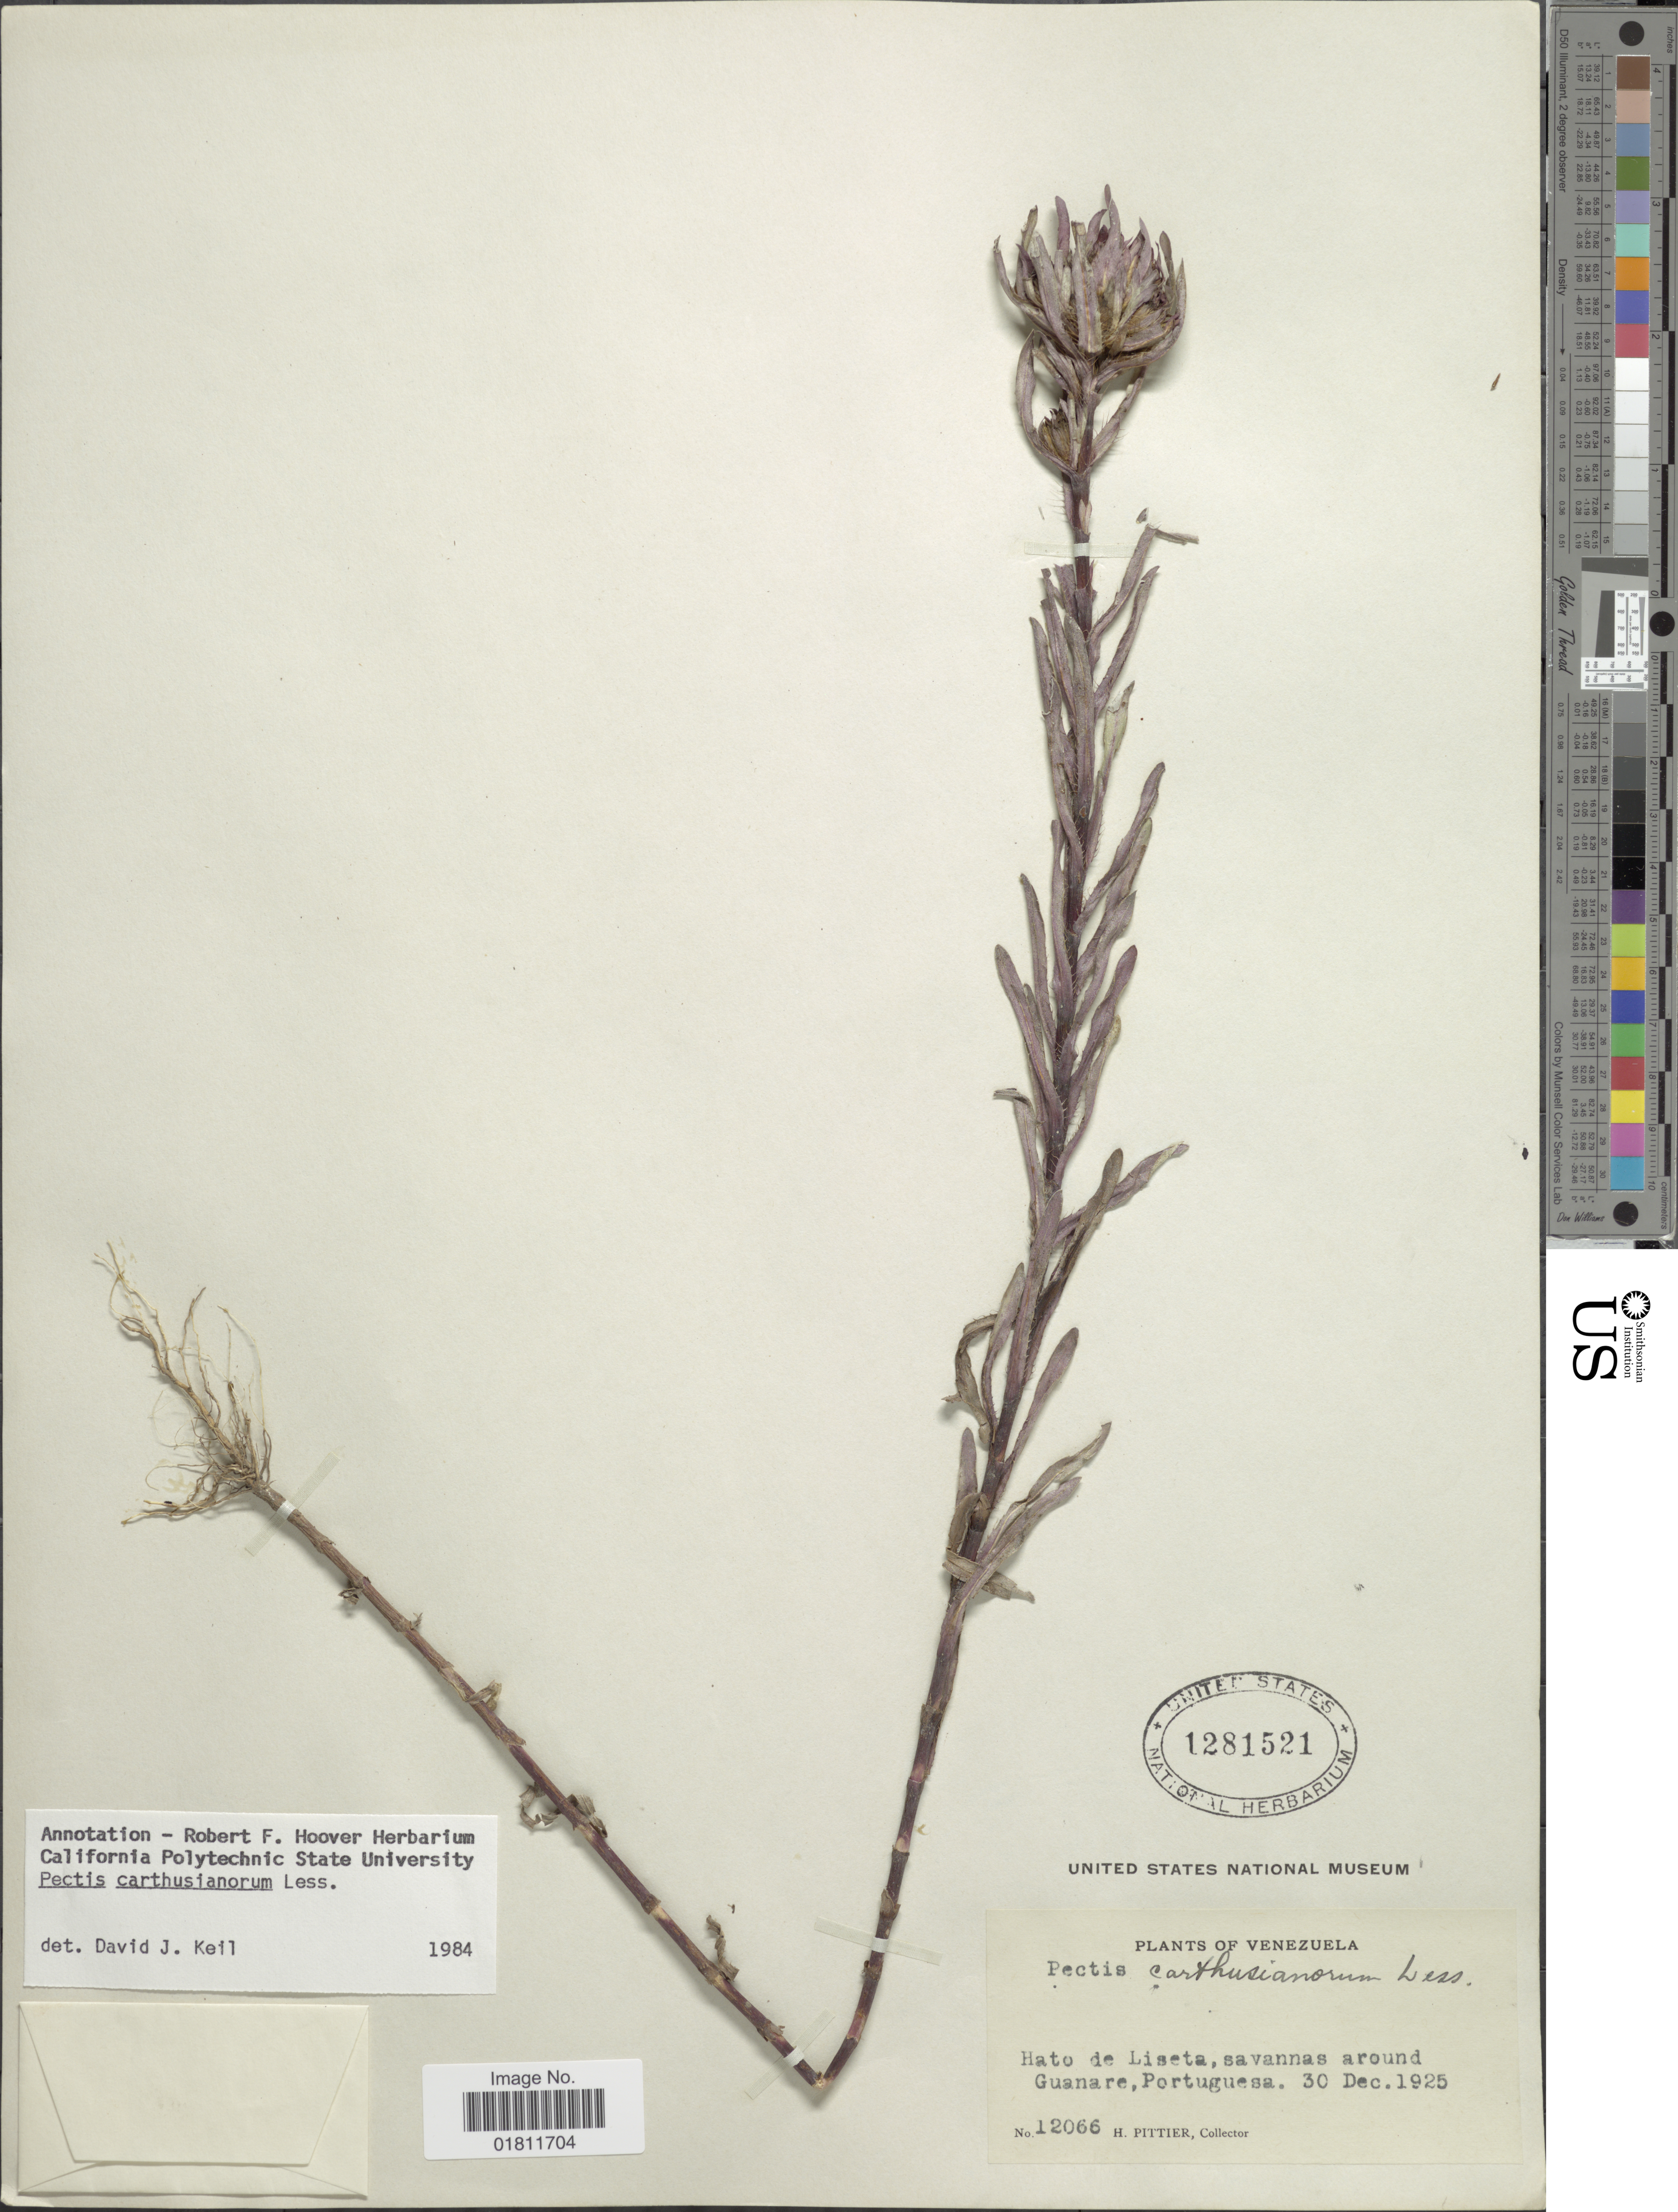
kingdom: Plantae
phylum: Tracheophyta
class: Magnoliopsida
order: Asterales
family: Asteraceae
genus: Pectis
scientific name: Pectis carthusianorum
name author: Less.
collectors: H. F. Pittier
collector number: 12066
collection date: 1925-12-30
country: Venezuela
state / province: Portuguesa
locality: Hato de Liseta, savannas around Guanare, Portuguesa.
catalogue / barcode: US 1281521